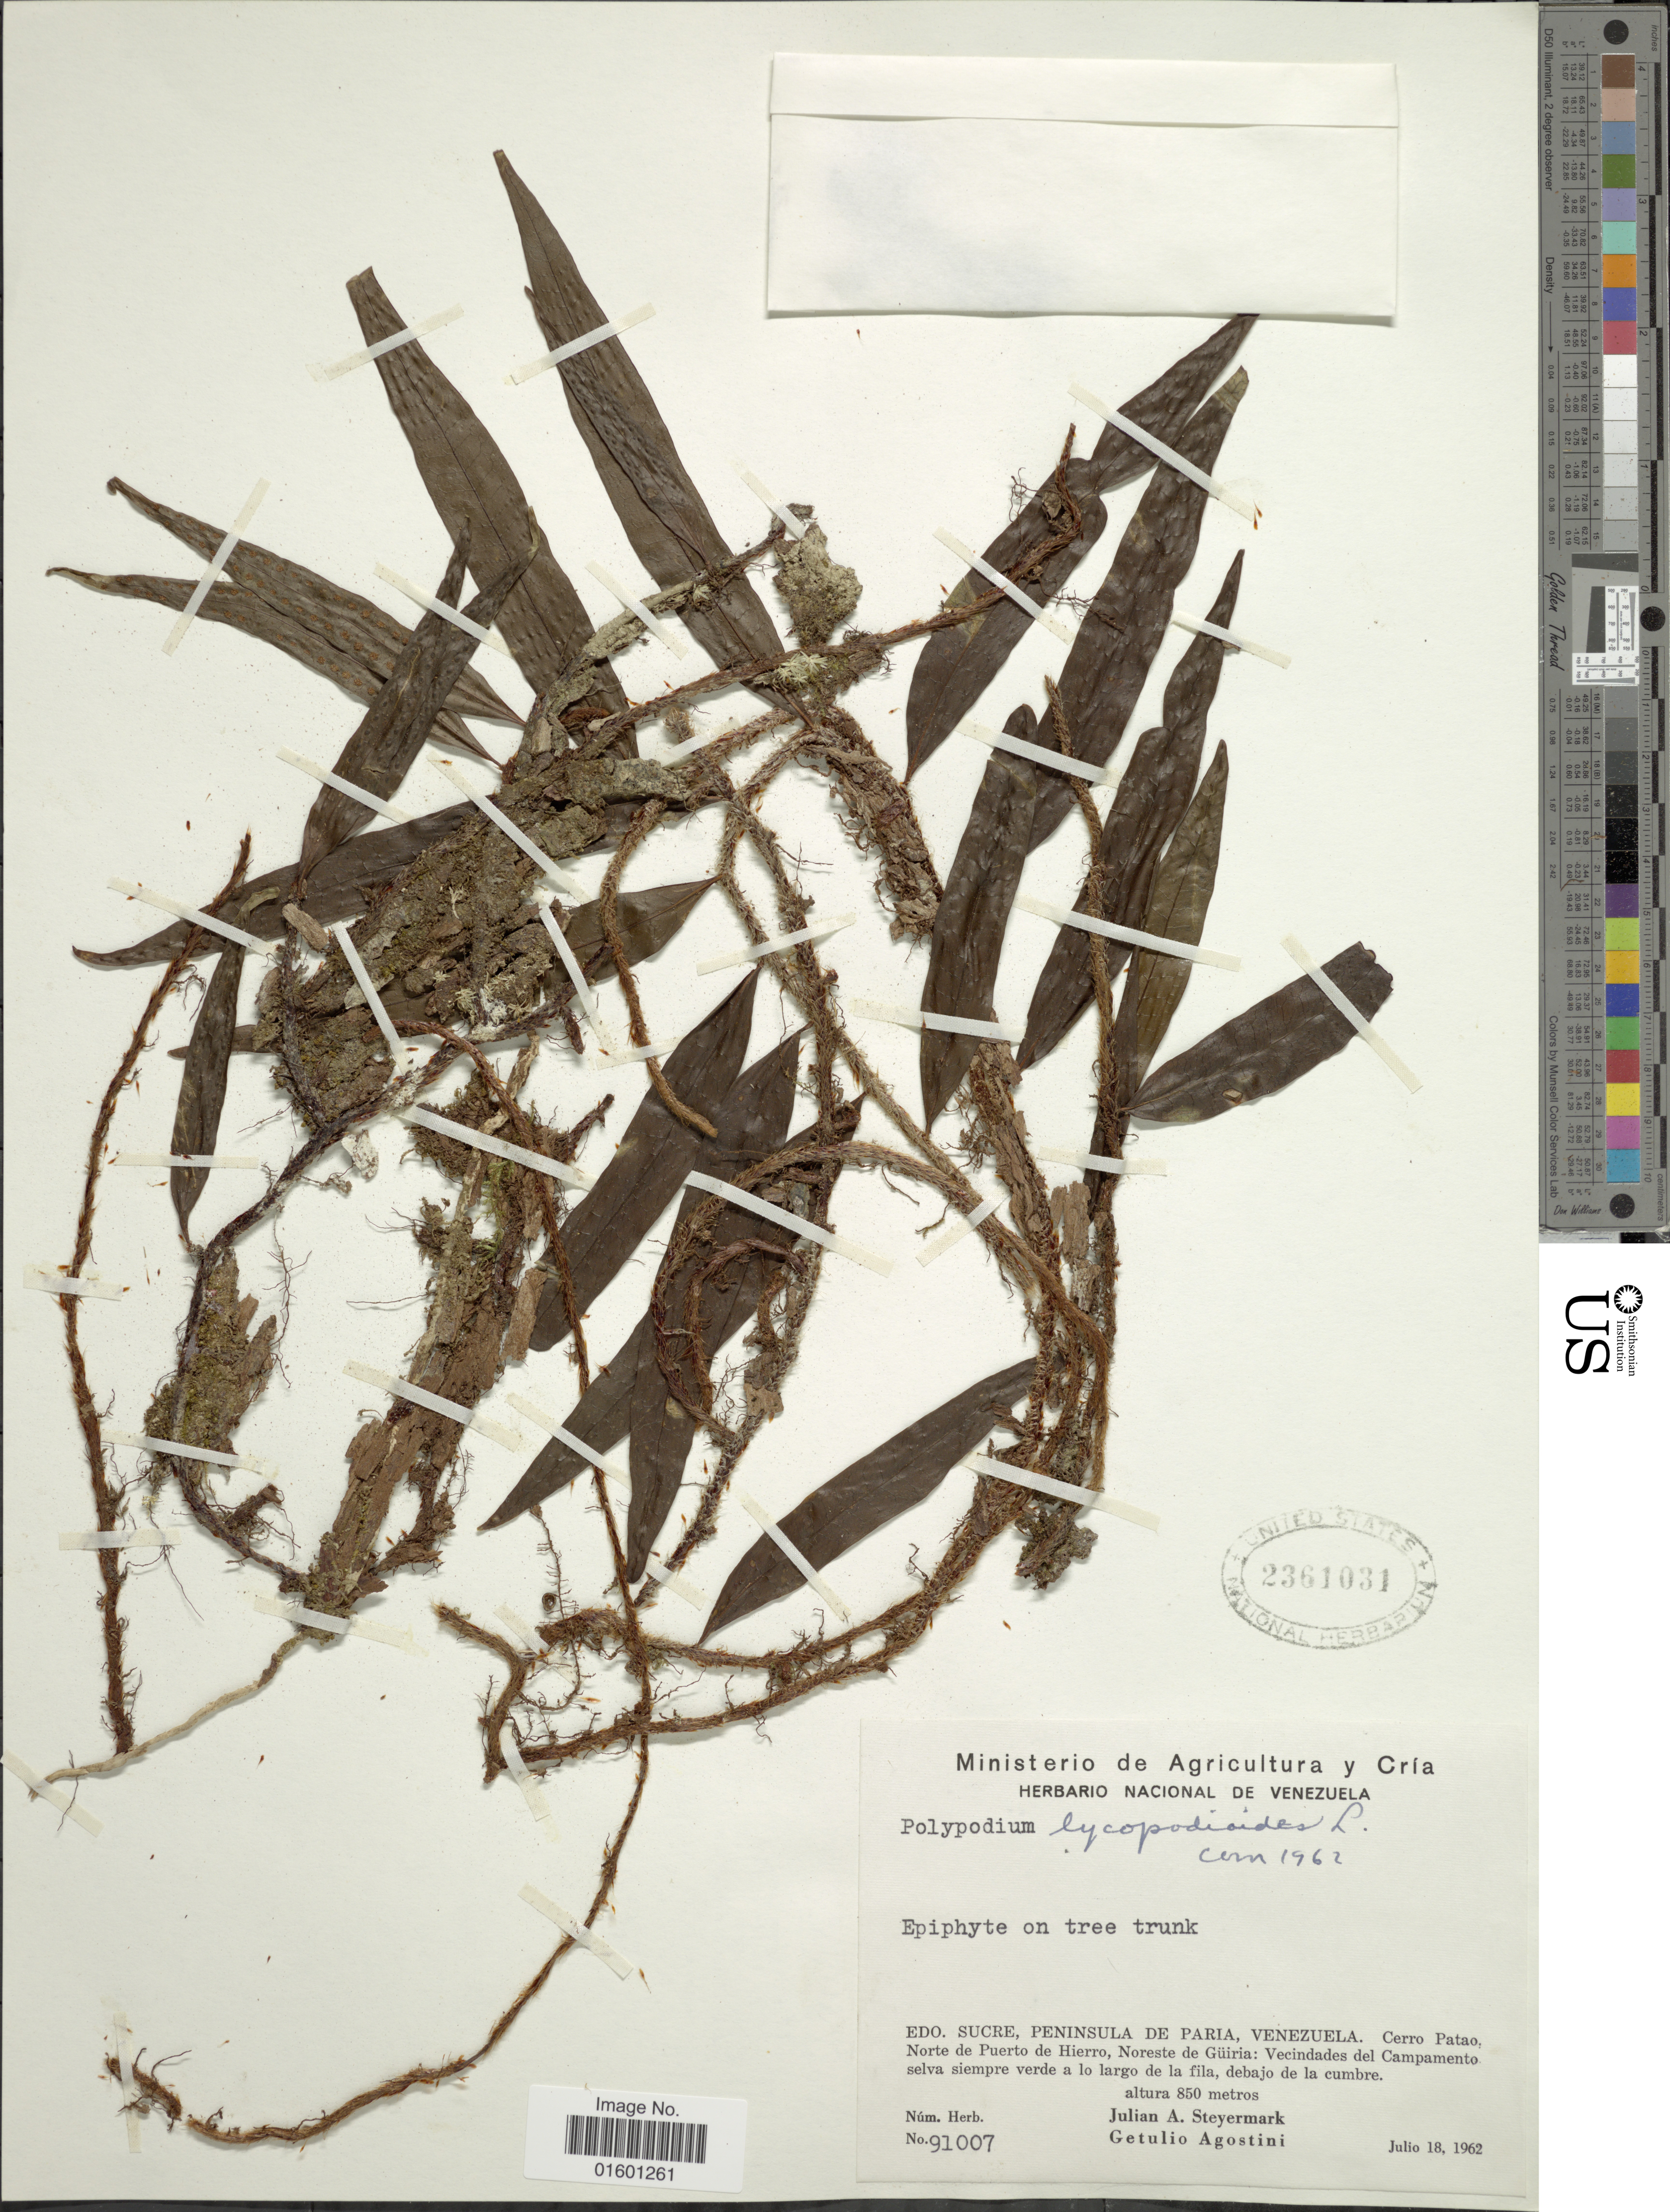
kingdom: Plantae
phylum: Tracheophyta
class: Polypodiopsida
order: Polypodiales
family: Polypodiaceae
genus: Microgramma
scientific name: Microgramma lycopodioides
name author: (L.) Copel.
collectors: J. Steyermark & G. Agostini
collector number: Num. Herb. No 91007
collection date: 1962-07-18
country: Venezuela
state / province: Sucre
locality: Peninsula de Paria. Cerro patao, Norte de Puerto de Hierro, Noreste de Guiria: Vecindades del Campamento. selva siempre verde a lo largo de la fila, debajo de la cumbre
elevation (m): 850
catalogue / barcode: US 2361031